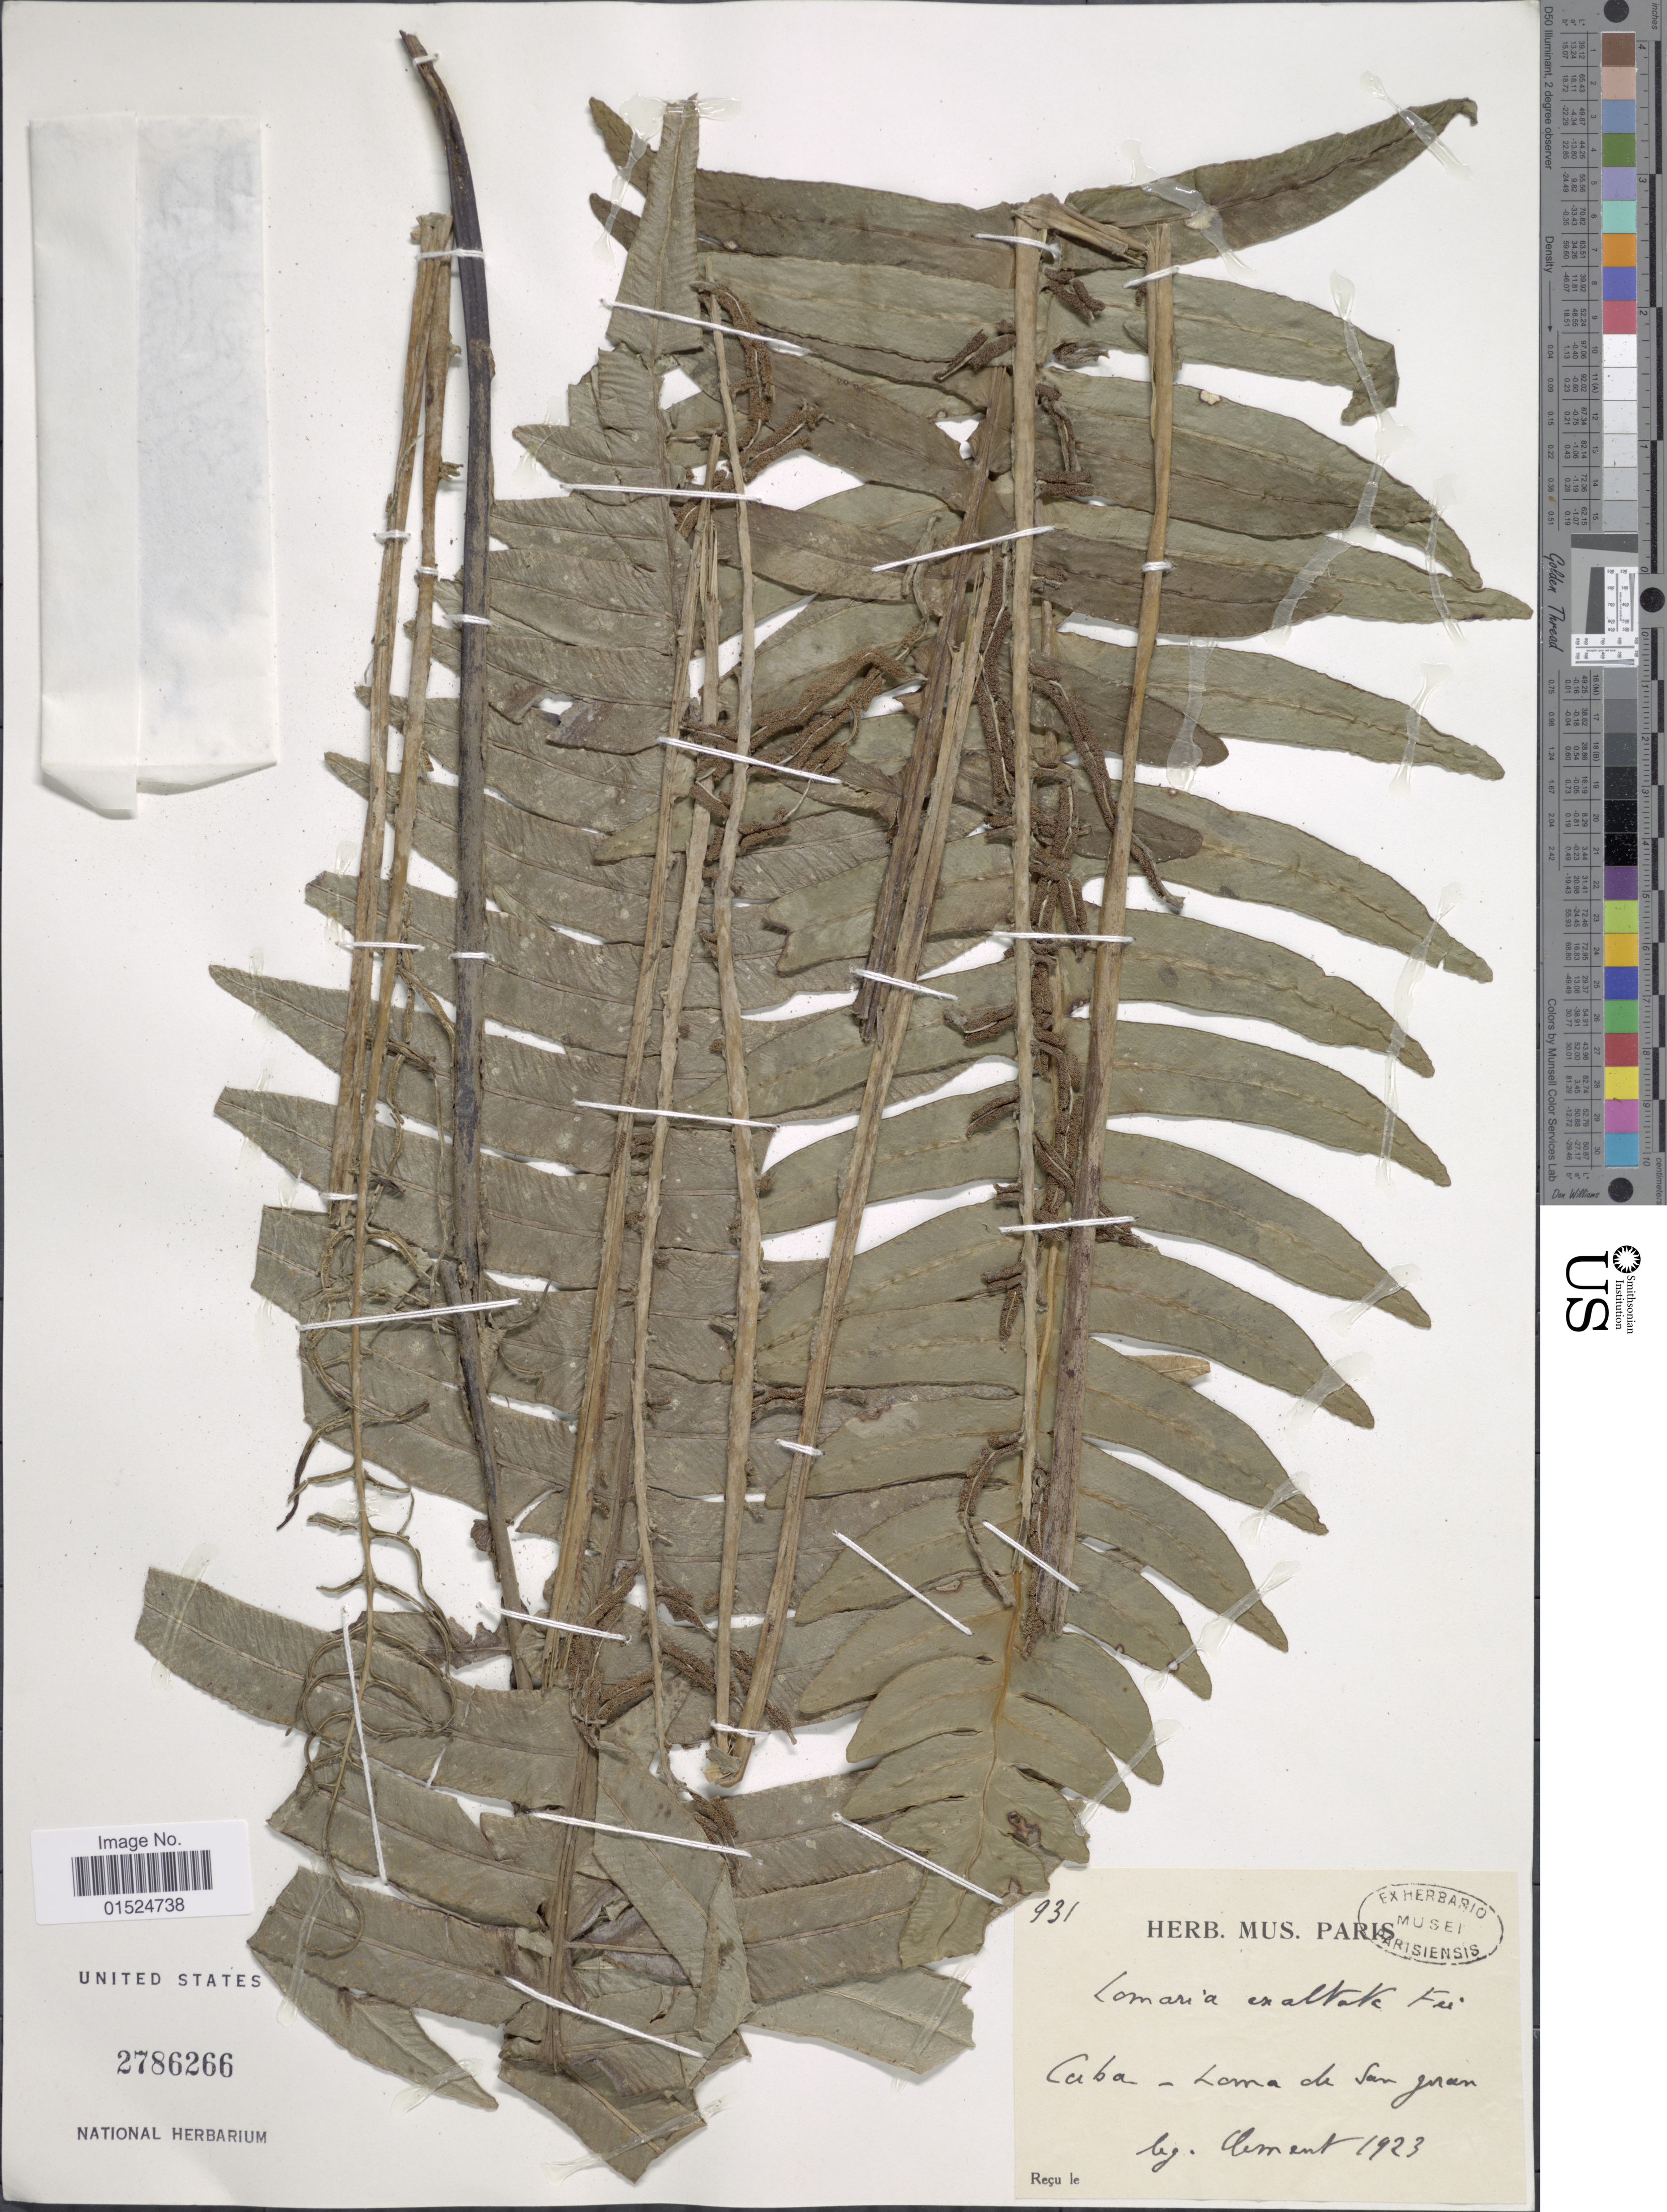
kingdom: Plantae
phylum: Tracheophyta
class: Polypodiopsida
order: Polypodiales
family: Blechnaceae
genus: Blechnum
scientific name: Blechnum exaltatum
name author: (Fée) Duek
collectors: -. Clement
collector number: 931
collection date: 1923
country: Cuba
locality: Loma de San Juan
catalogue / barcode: US 2786266